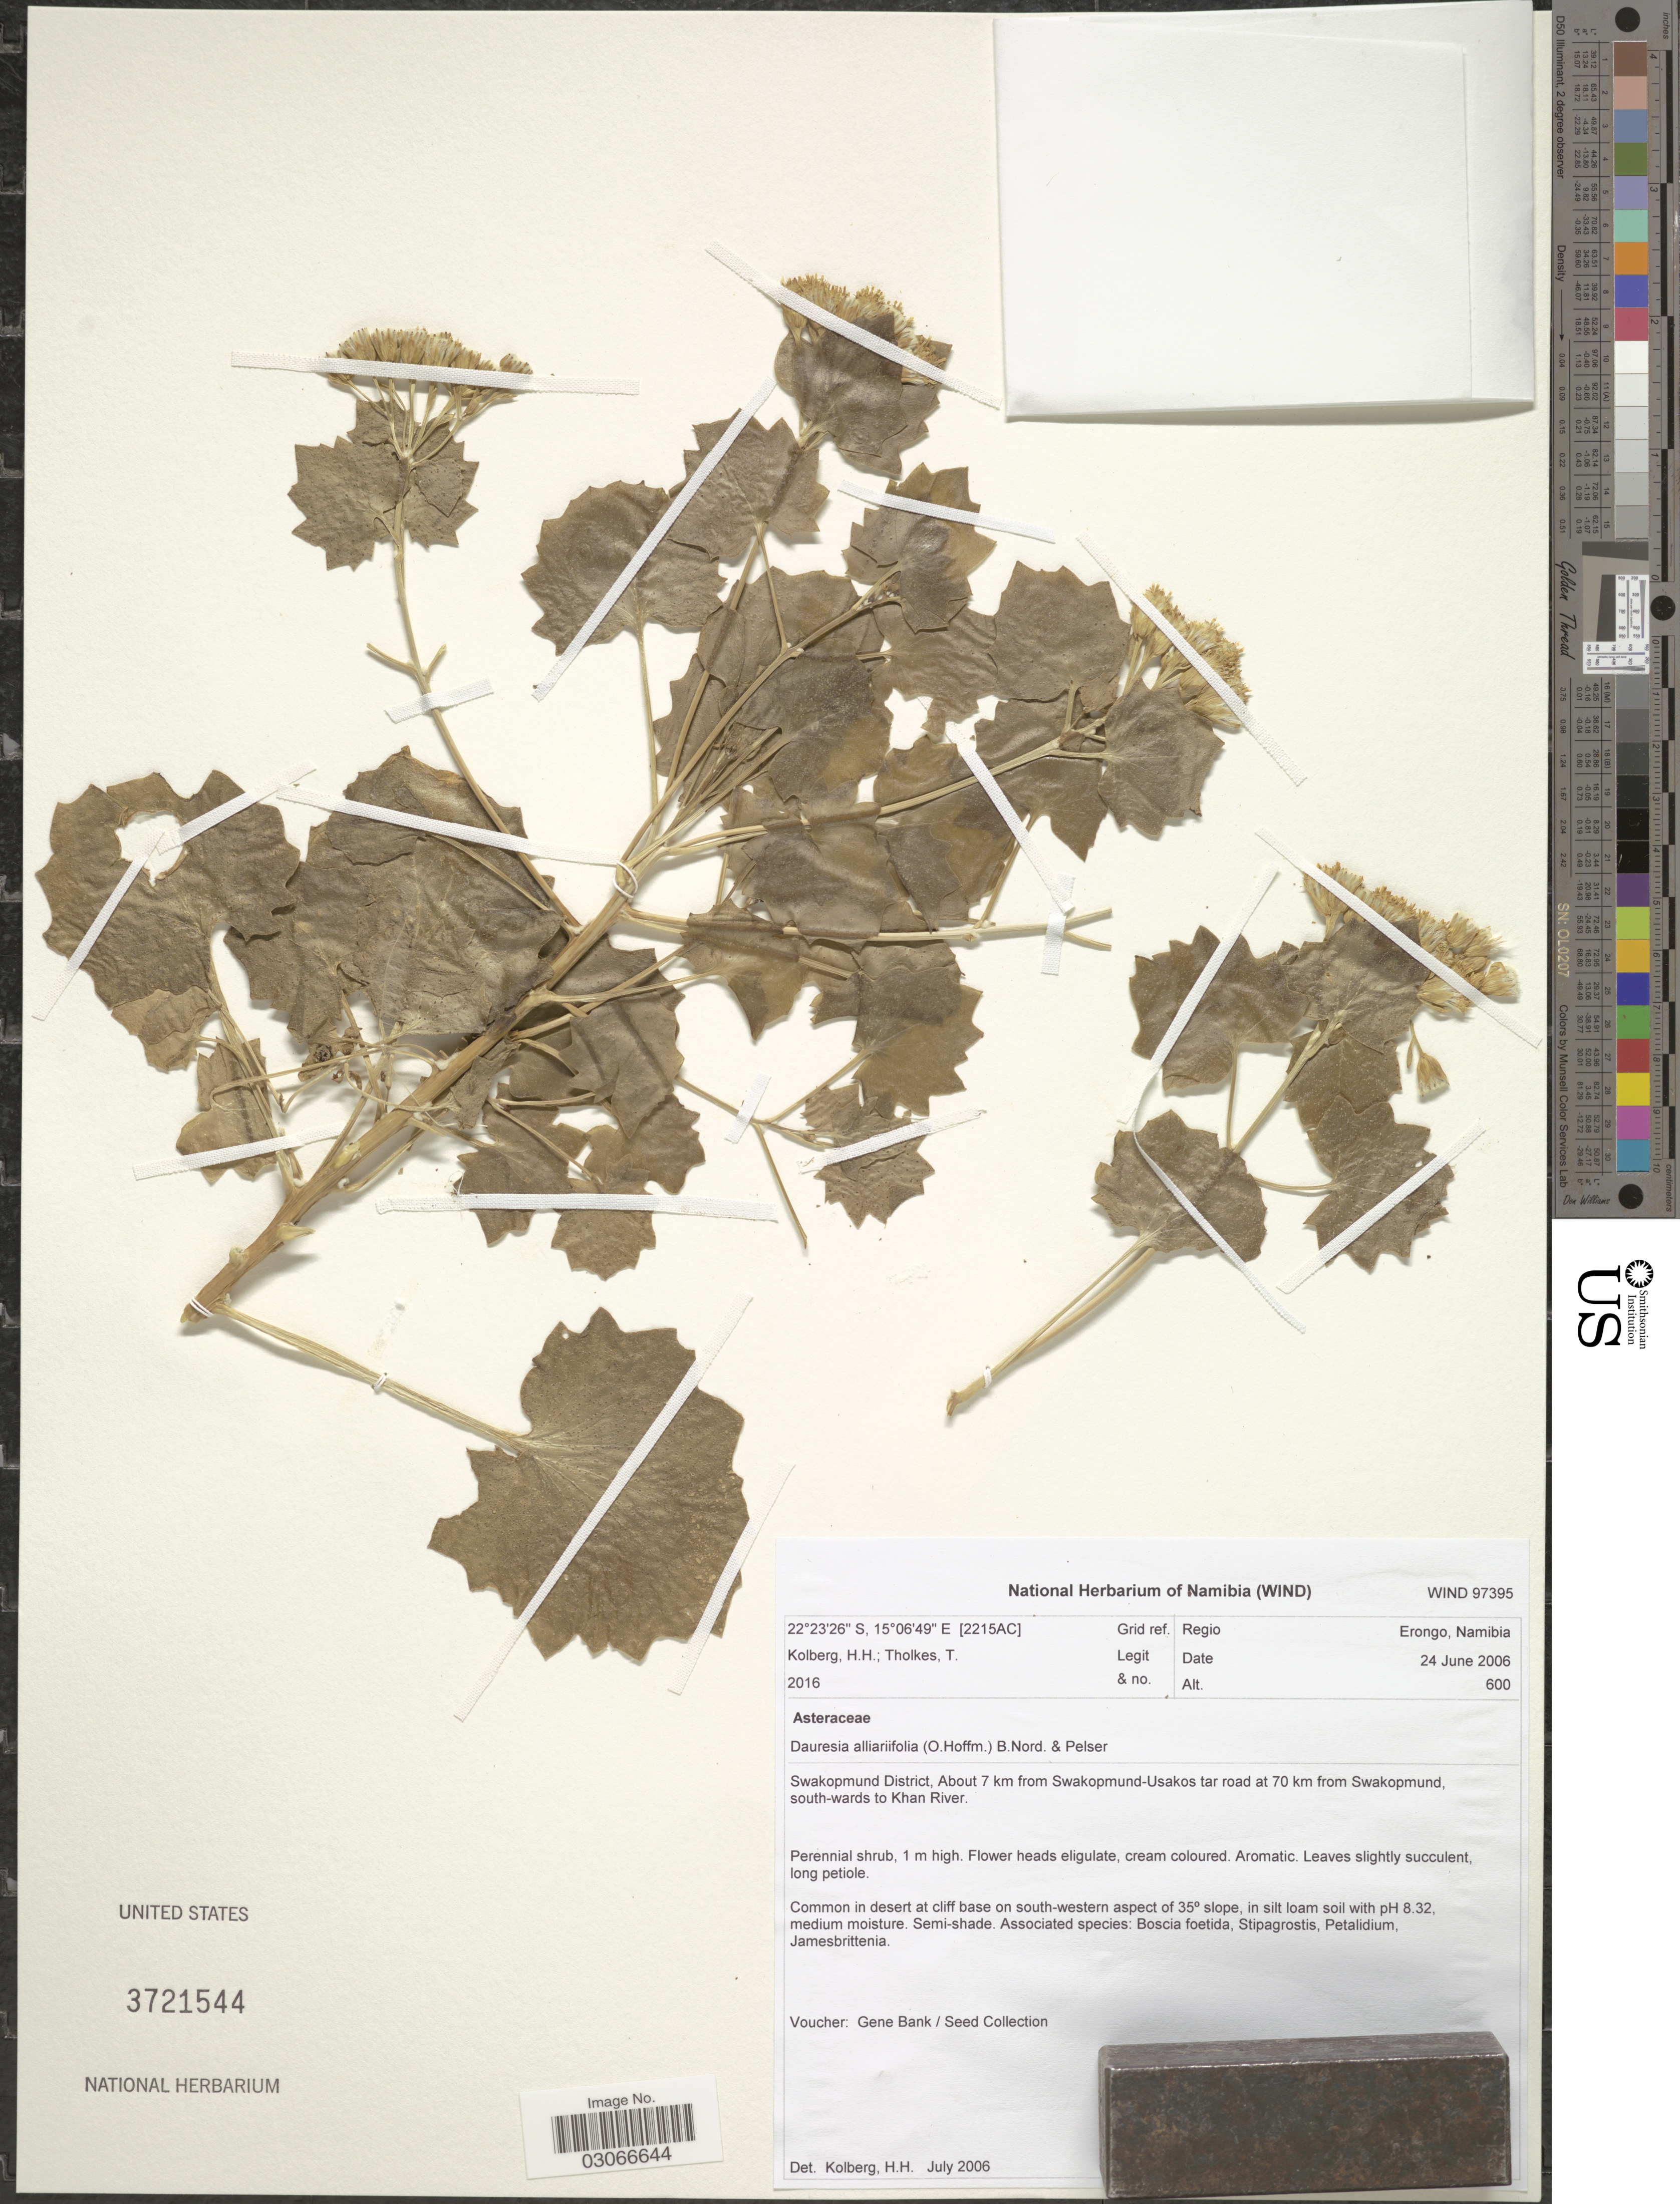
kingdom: Plantae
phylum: Tracheophyta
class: Magnoliopsida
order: Asterales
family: Asteraceae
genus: Dauresia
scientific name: Dauresia alliariifolia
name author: (O. Hoffm.) B. Nord. & Pelser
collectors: H. H. Kolberg & T. Tholkes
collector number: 2016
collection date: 2006-06-24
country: Namibia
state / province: Erongo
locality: [2215AC] Grid ref. Regio Erongo, Namibia. Swakopmund District, About 7 km from Swakopmund-Usakos tar road at 70 km from Swakopmund, south-wards to Khan River.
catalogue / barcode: US 3721544